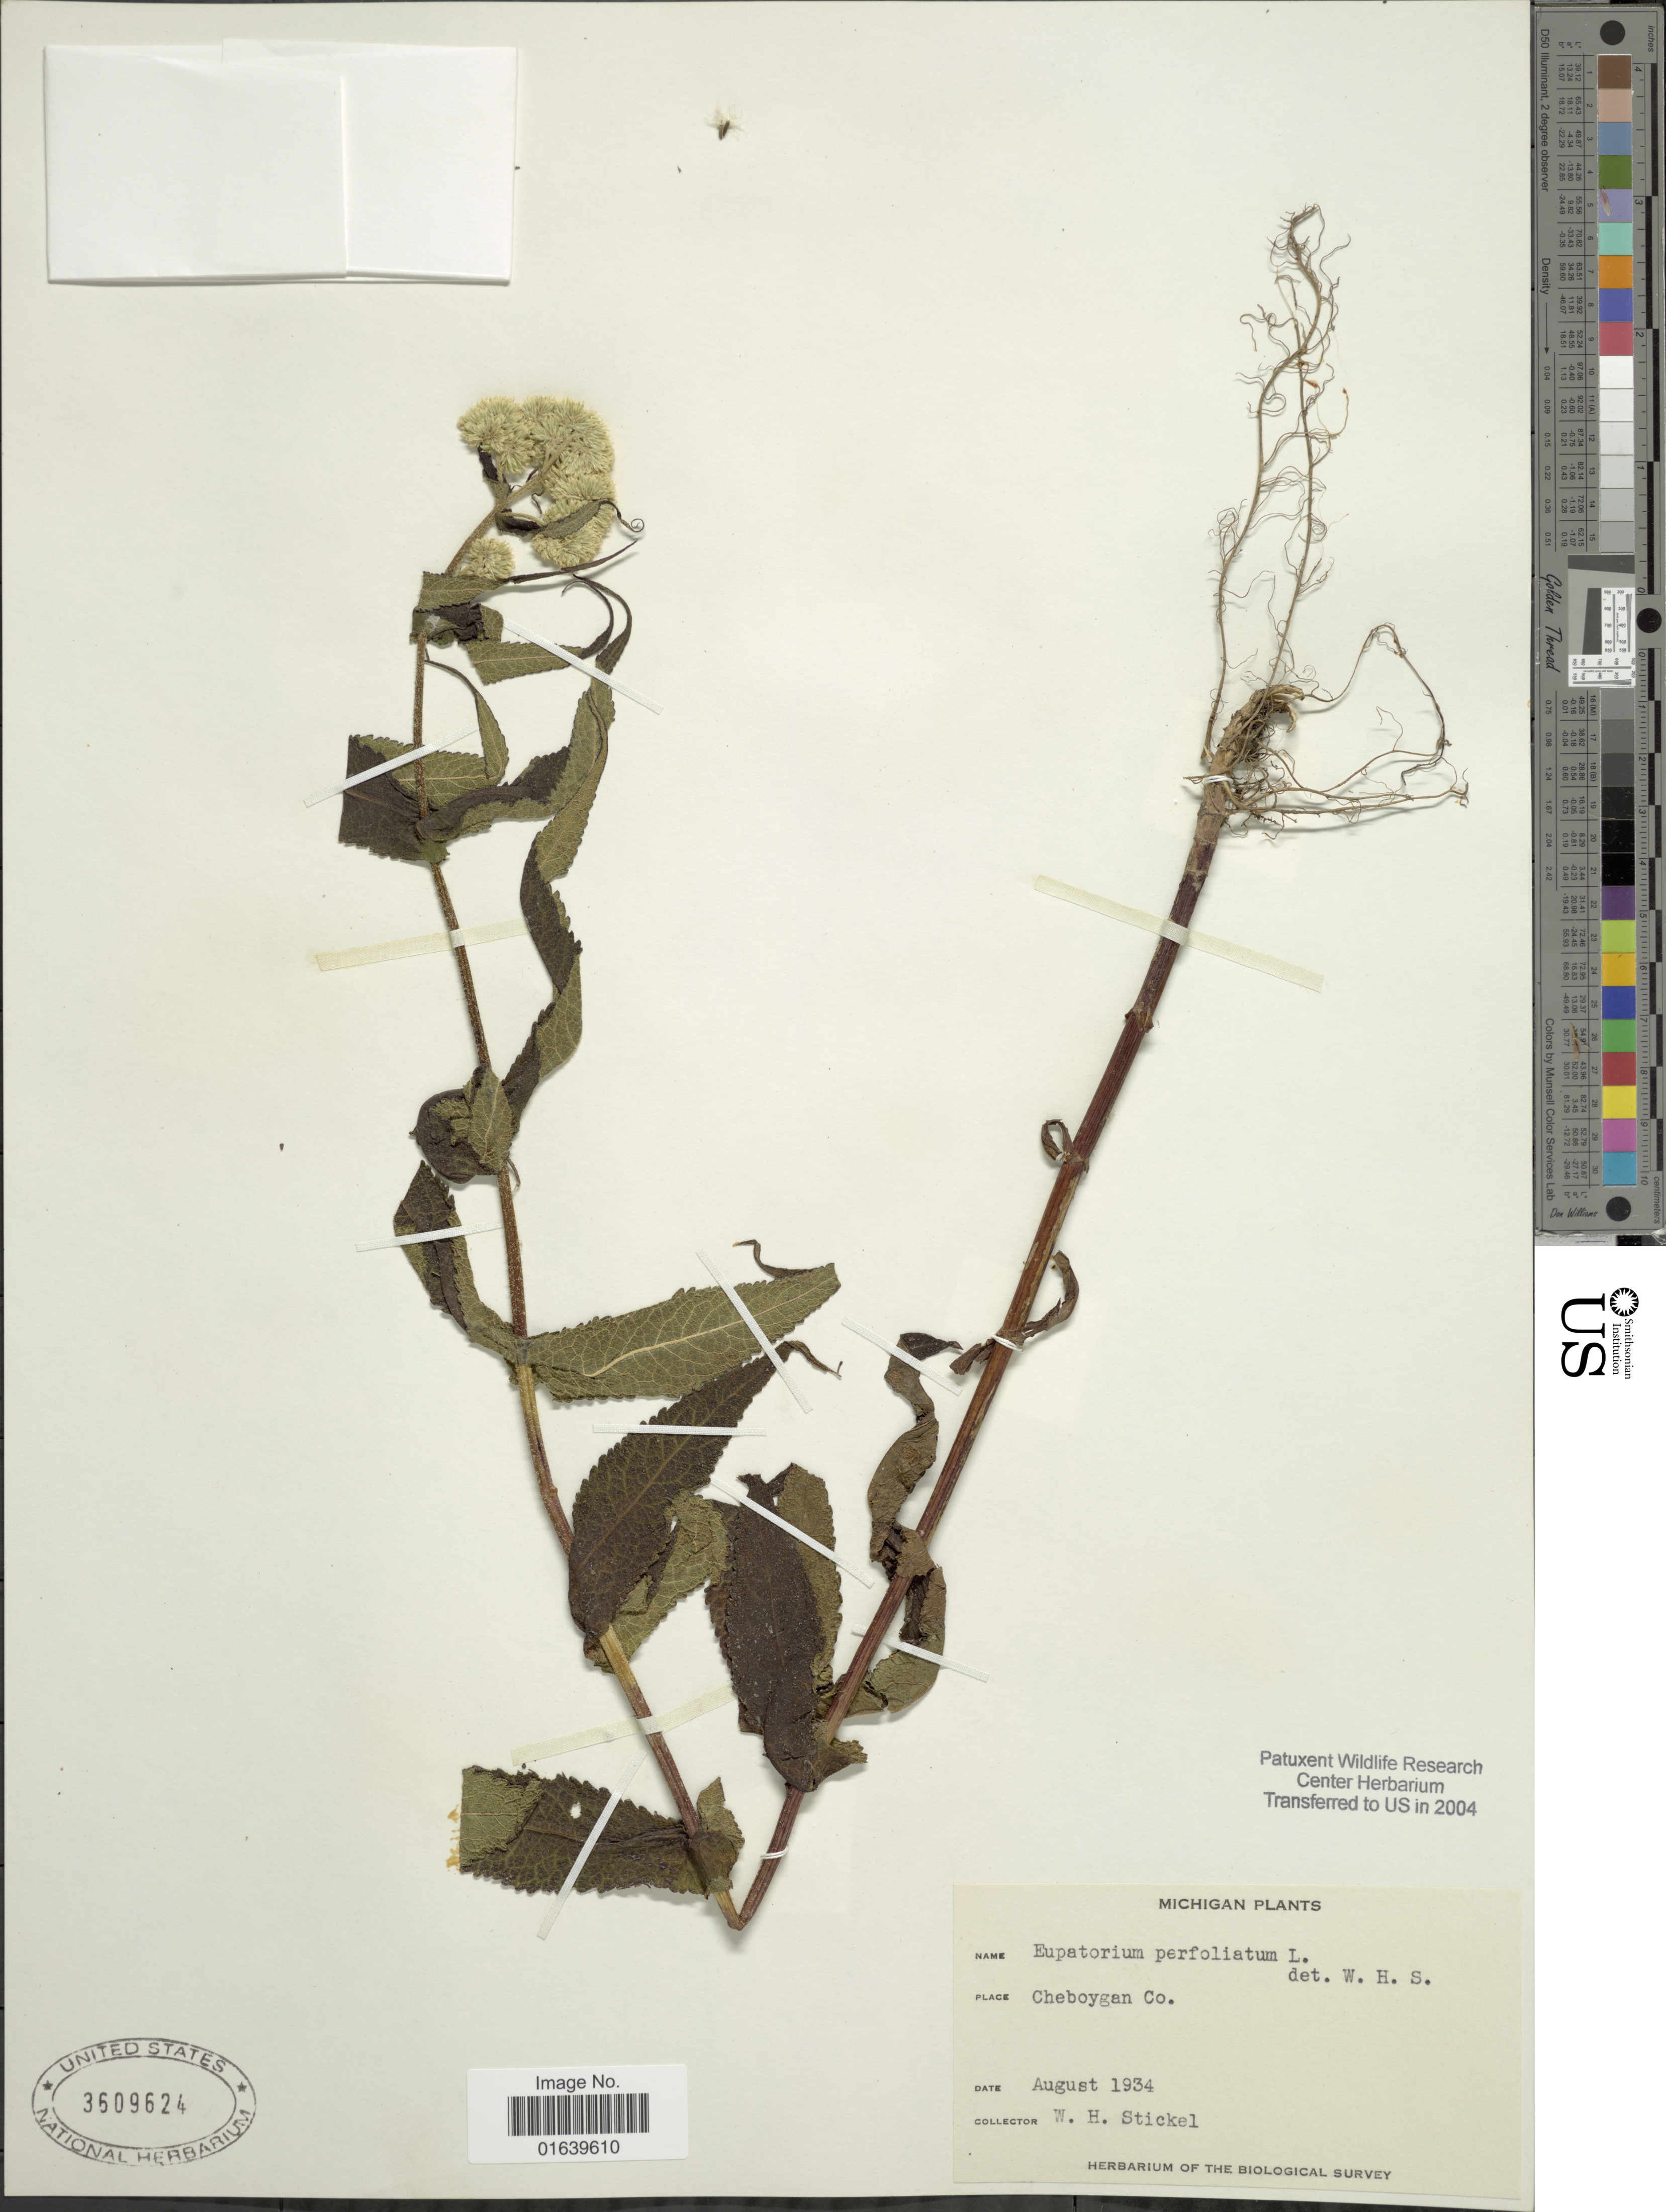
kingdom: Plantae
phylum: Tracheophyta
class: Magnoliopsida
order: Asterales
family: Asteraceae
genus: Eupatorium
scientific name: Eupatorium perfoliatum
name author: L.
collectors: W. Stickel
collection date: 1934-08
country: United States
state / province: Michigan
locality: Cheboygan Co.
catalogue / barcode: US 3609624